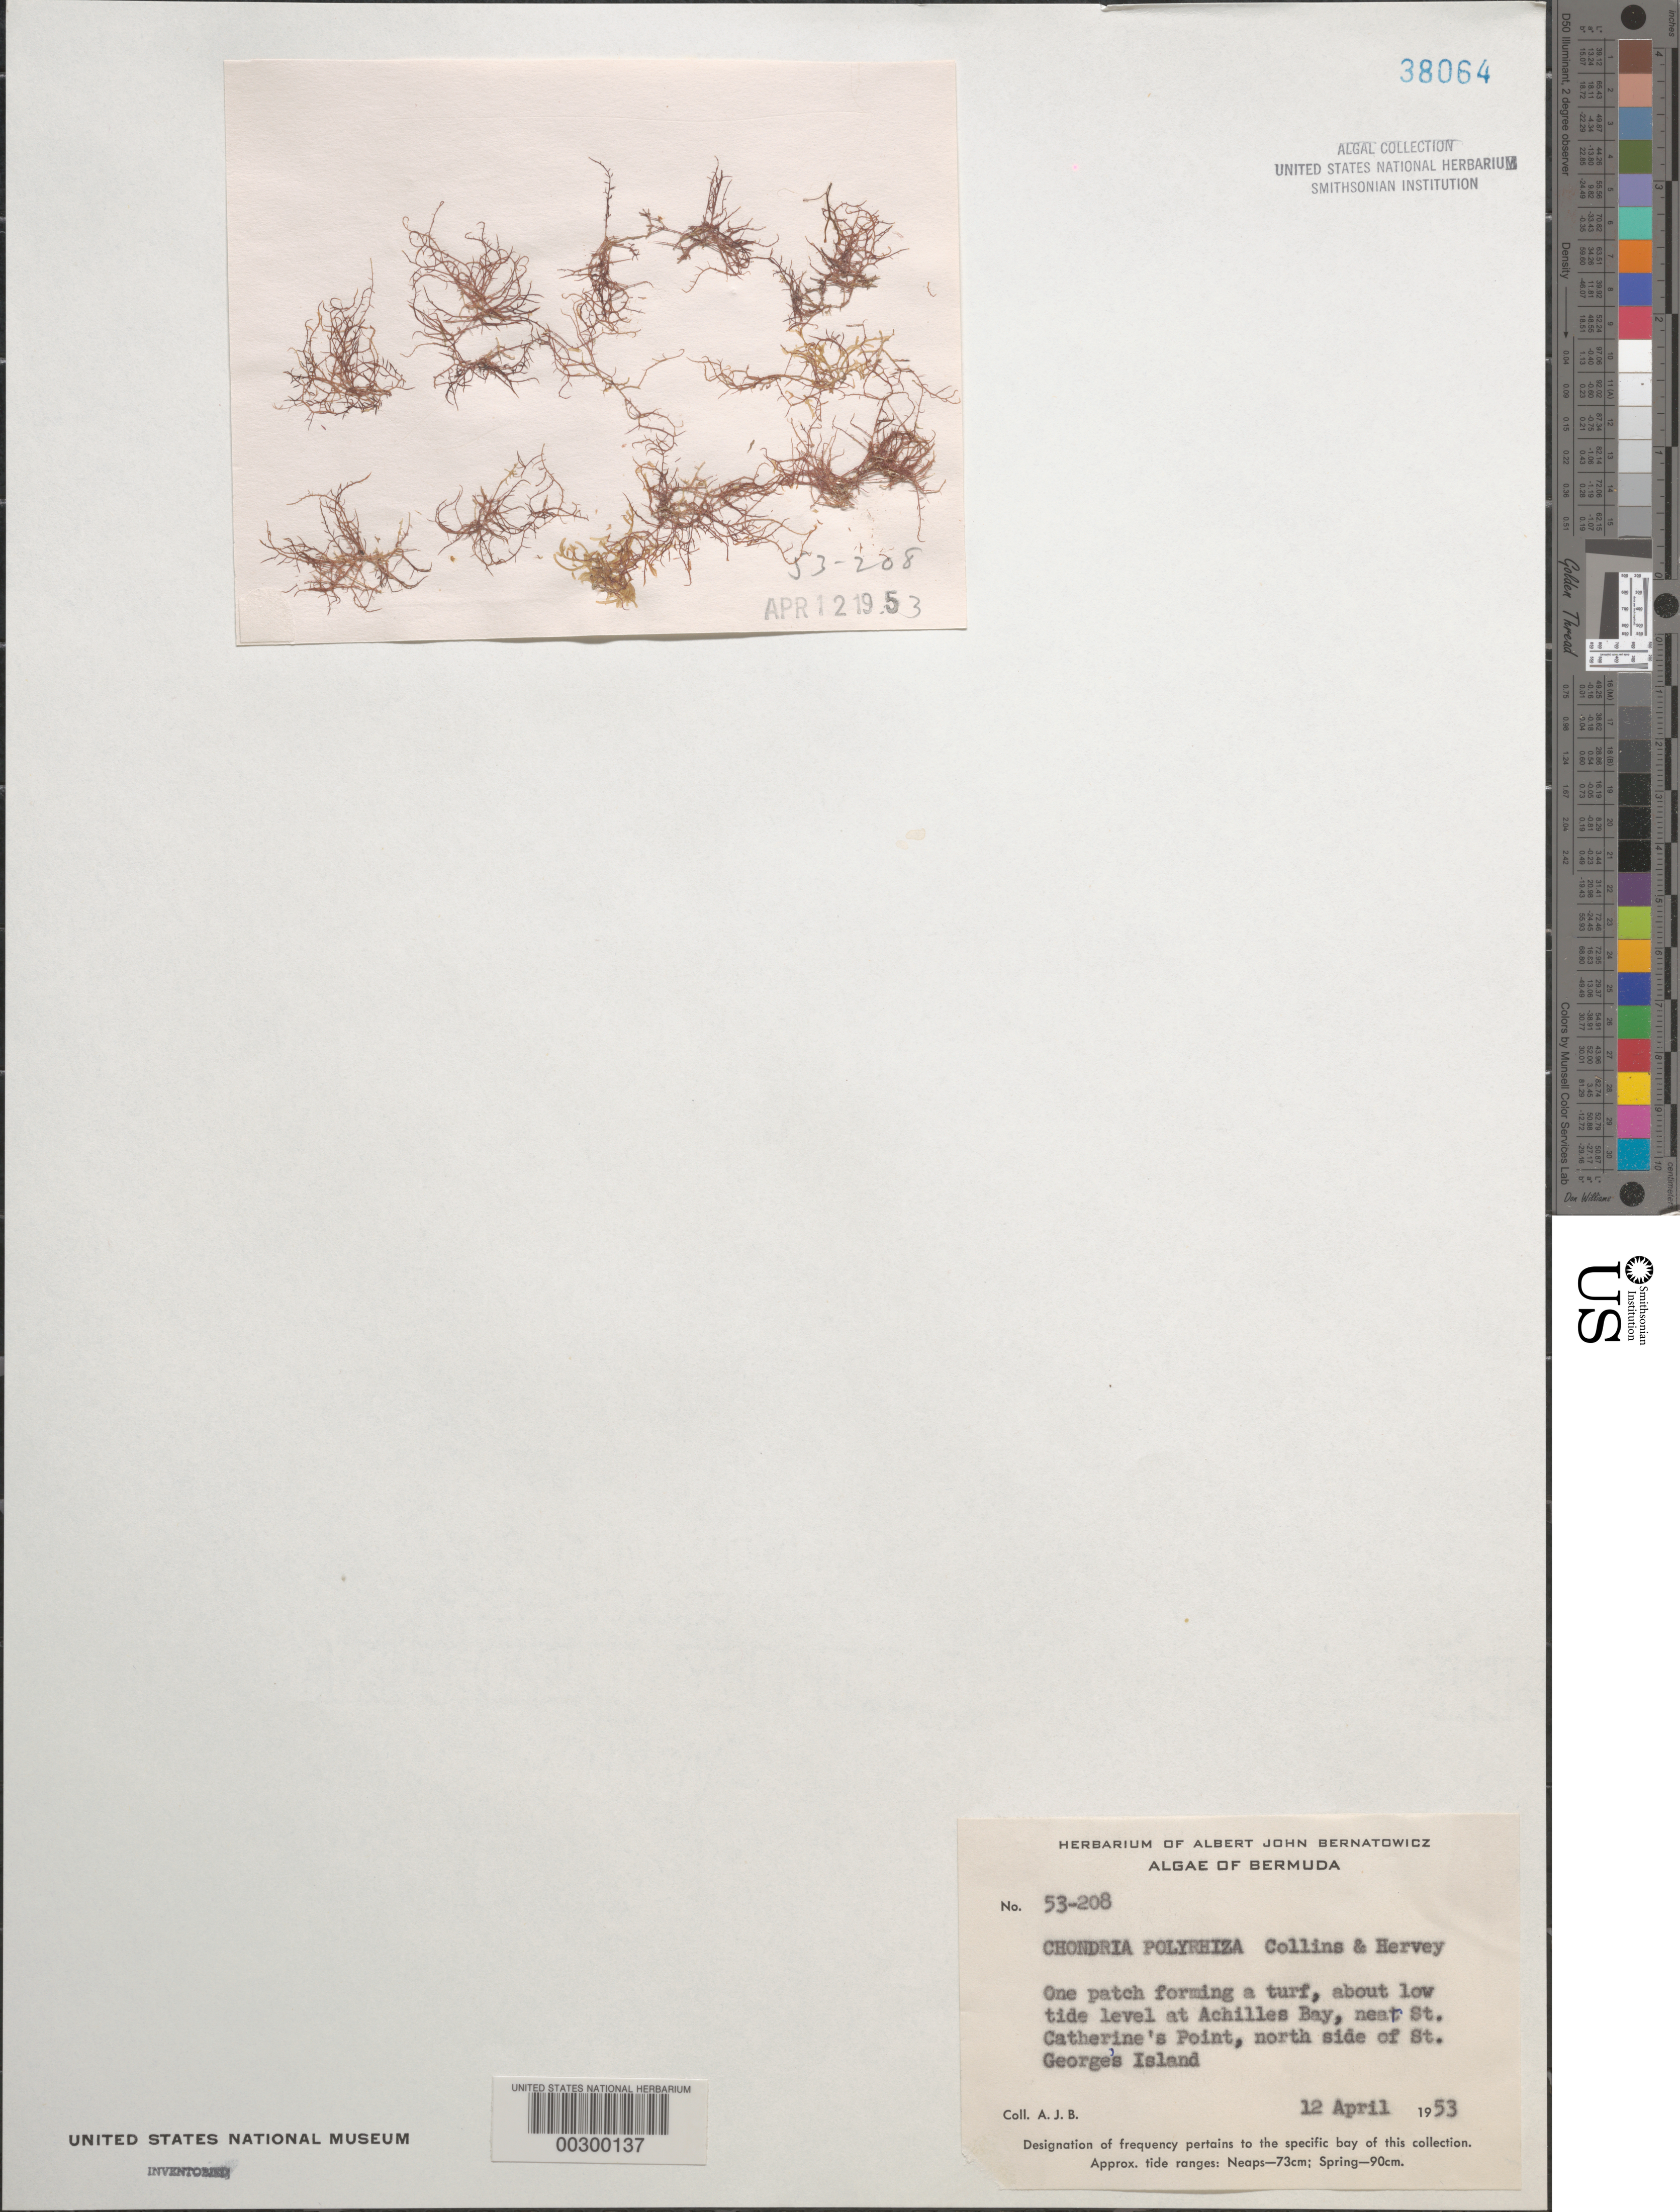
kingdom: Plantae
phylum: Rhodophyta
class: Florideophyceae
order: Ceramiales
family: Rhodomelaceae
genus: Chondria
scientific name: Chondria polyrhiza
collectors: A. Bernatowicz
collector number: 53-208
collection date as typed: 12 Apr 1953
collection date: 1953-04-12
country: Bermuda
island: St. George's Island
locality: Achilles Bay near St. Catherine's Point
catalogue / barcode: US 38064